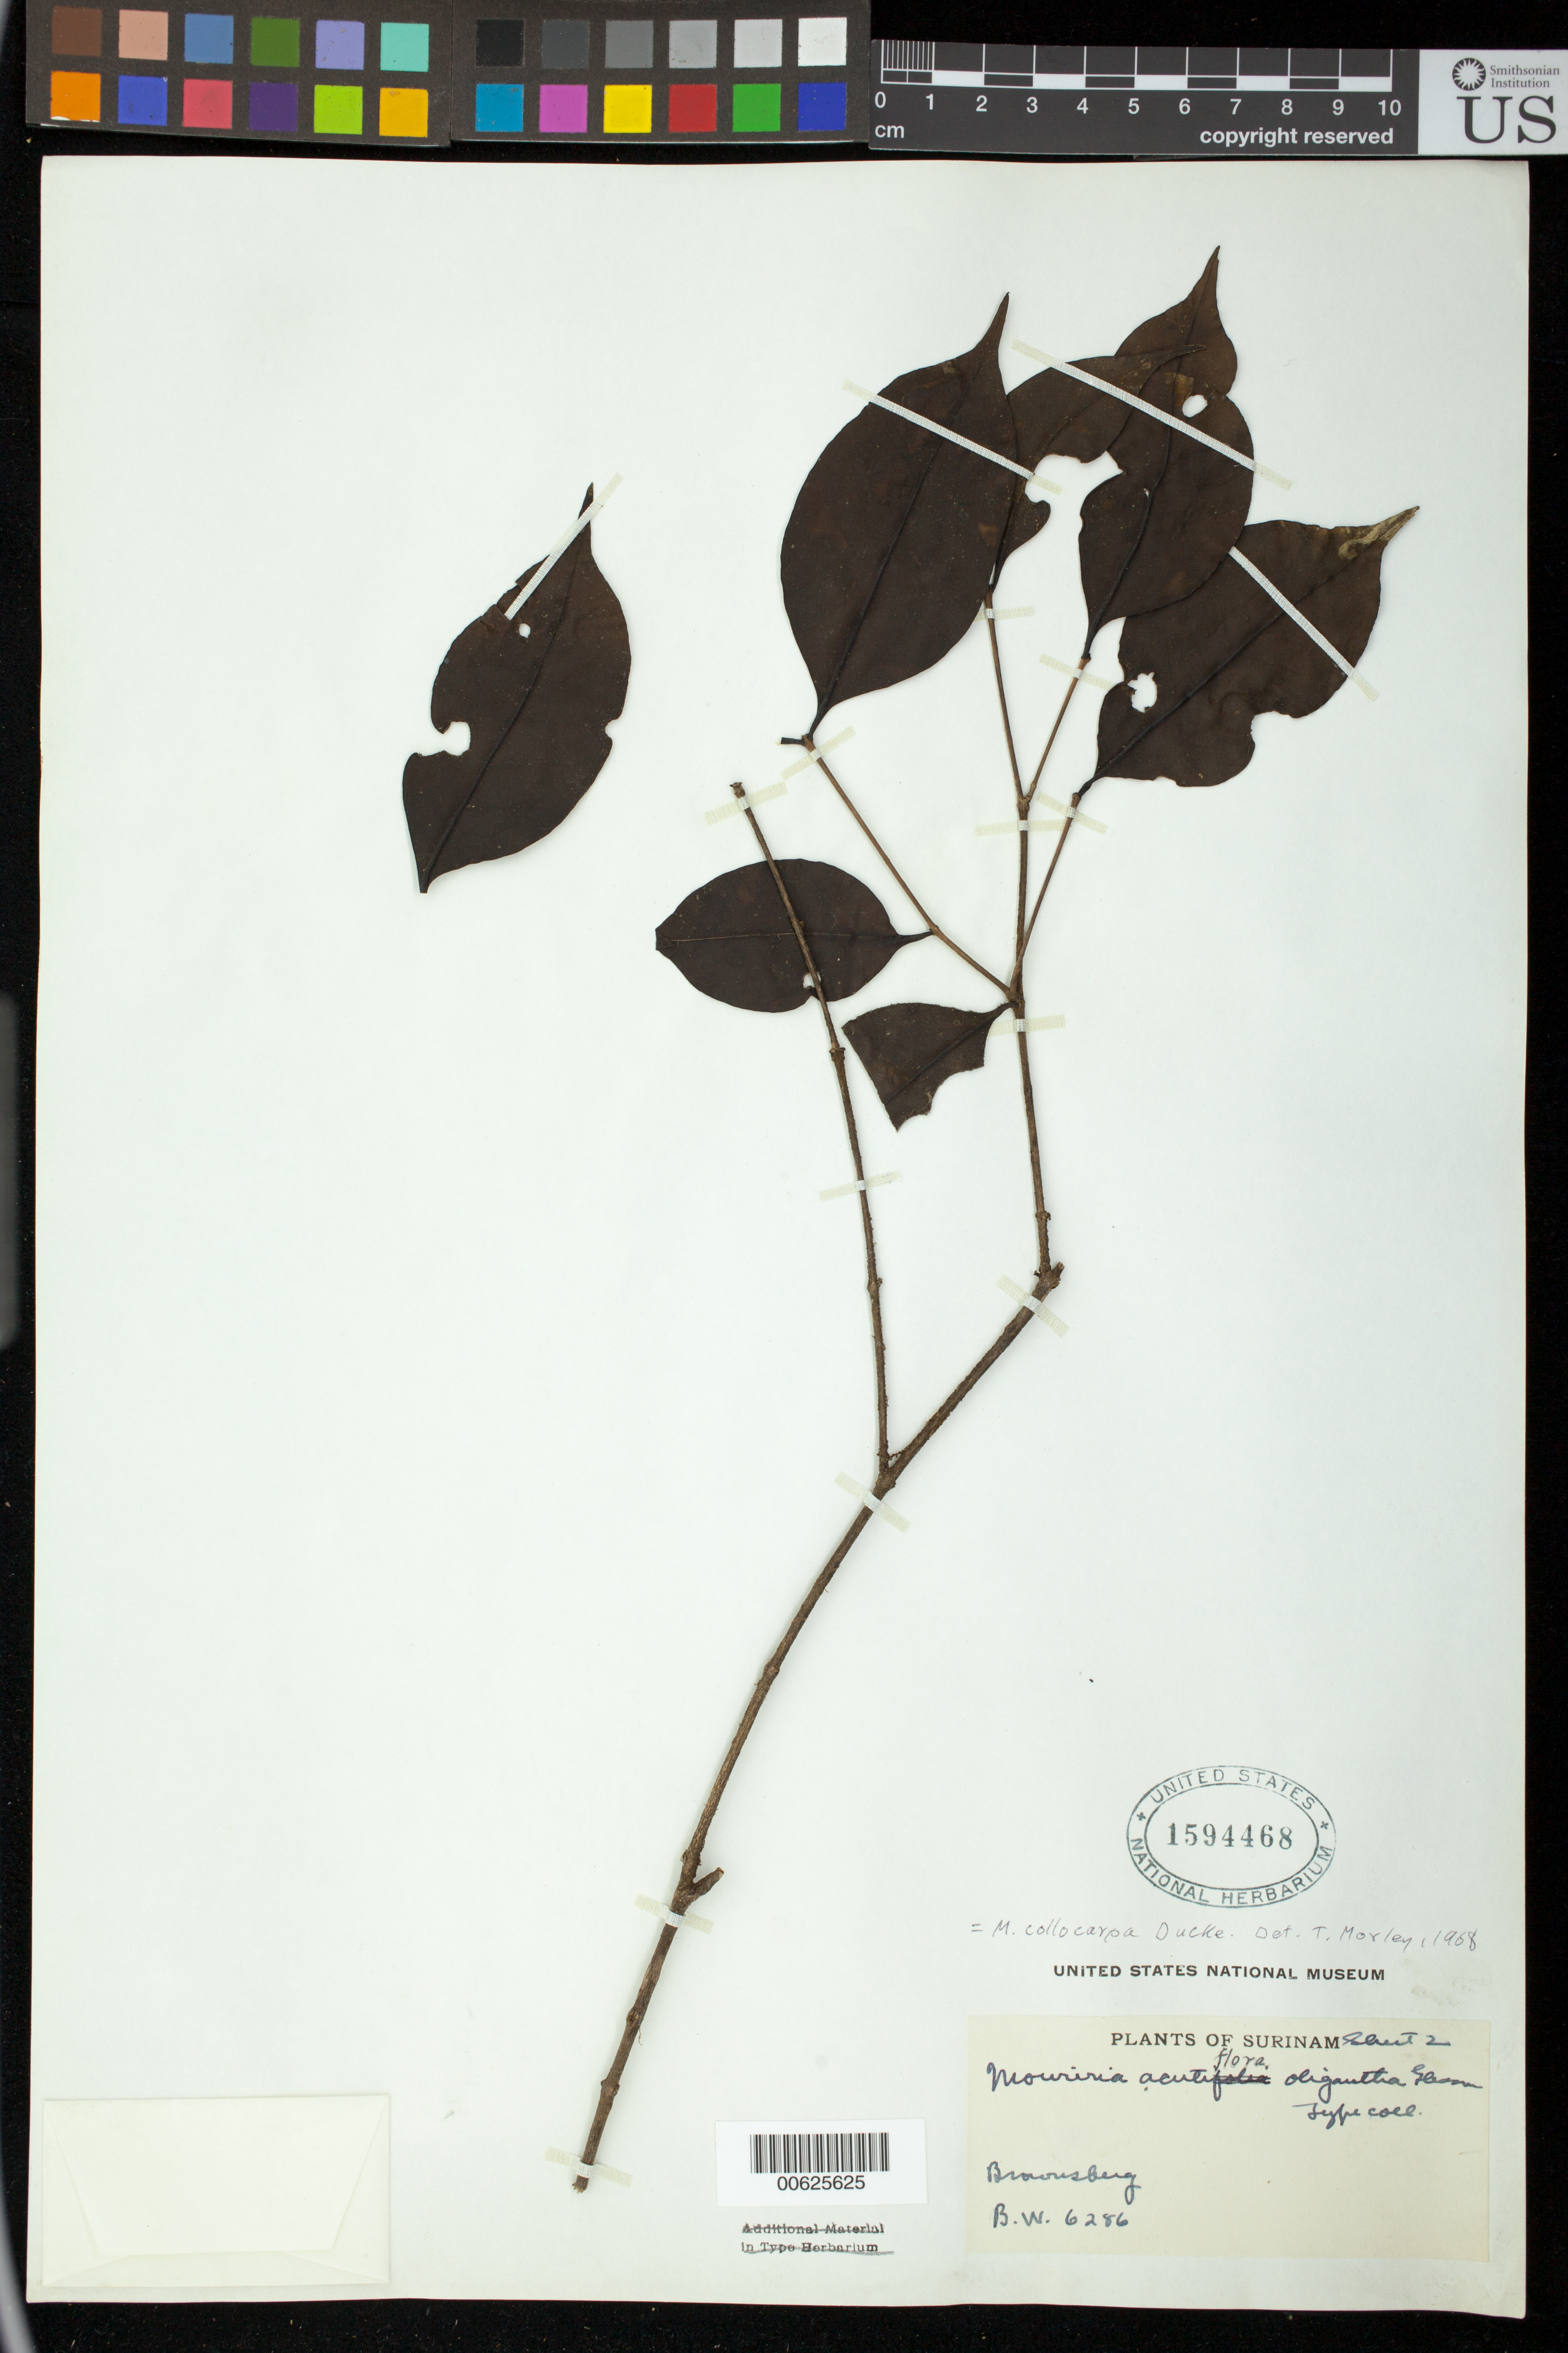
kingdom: Plantae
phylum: Tracheophyta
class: Magnoliopsida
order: Myrtales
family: Melastomataceae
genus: Mouriri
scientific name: Mouriri acutiflora var. oligantha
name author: Gleason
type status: Isosyntype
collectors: ex herb. B.W.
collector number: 6286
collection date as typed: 12 Oct 1923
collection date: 1923-10-12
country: Suriname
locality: Brownsberg.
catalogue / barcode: US 1594468